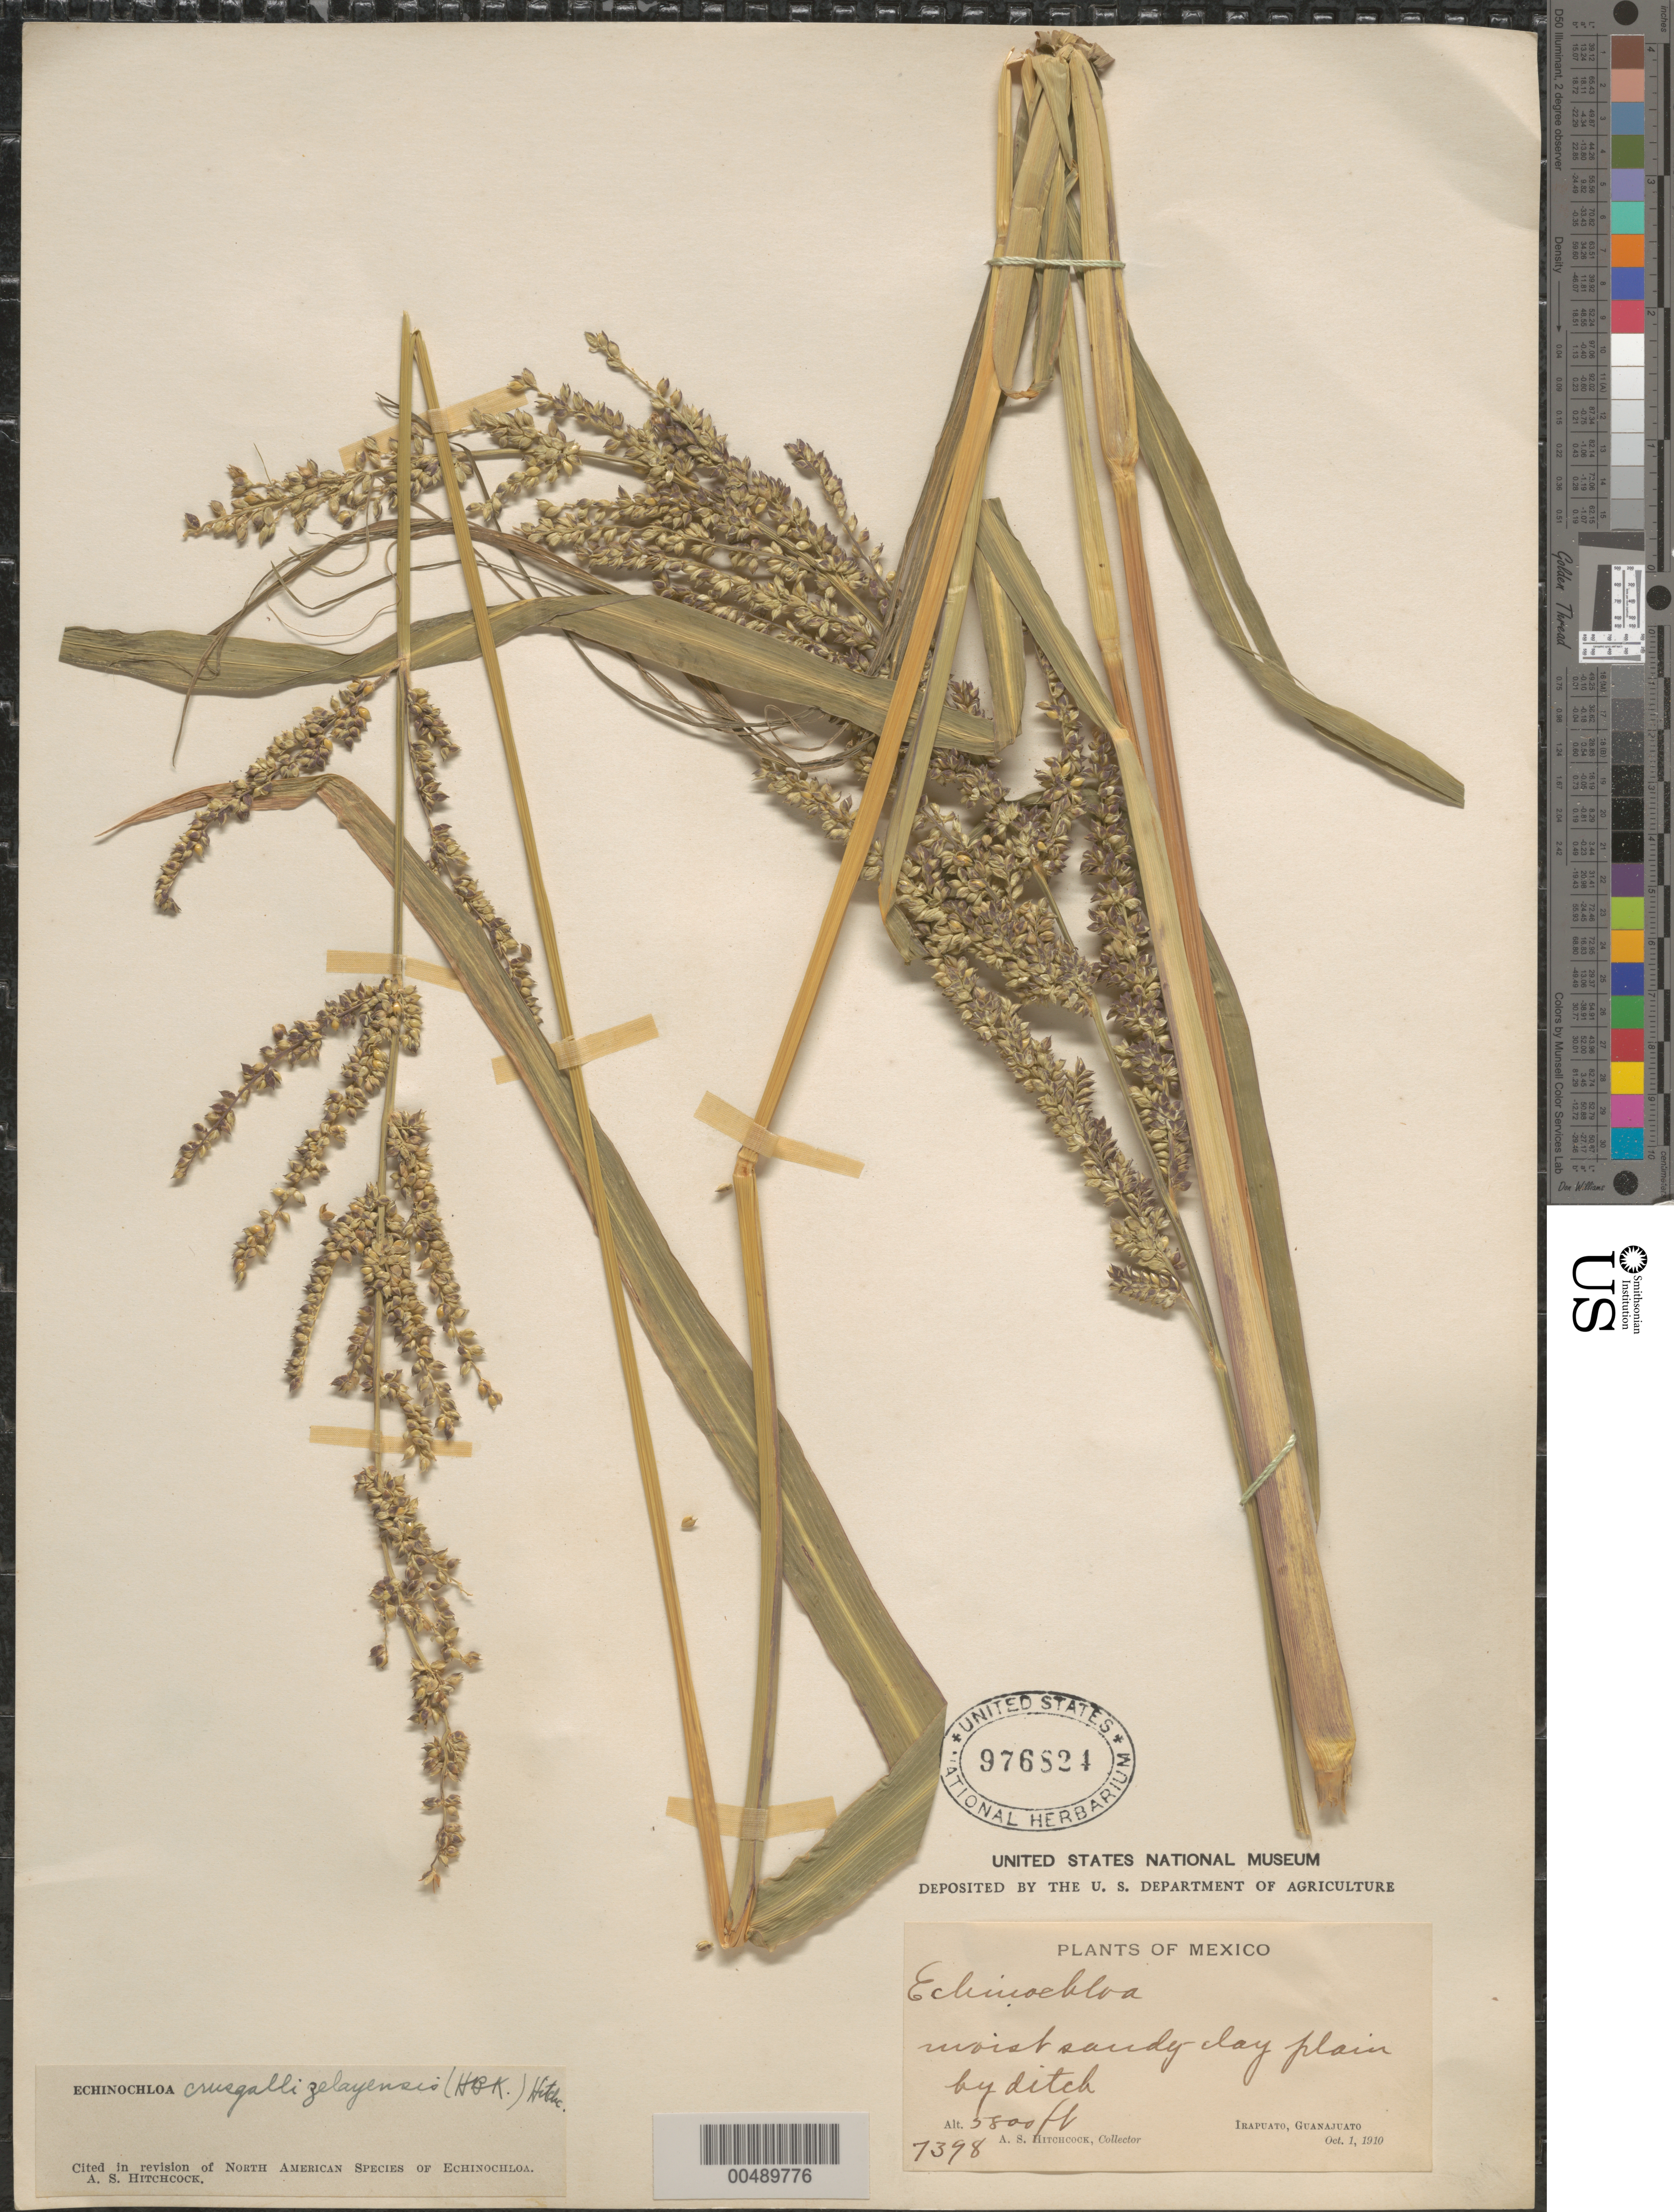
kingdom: Plantae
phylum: Tracheophyta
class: Liliopsida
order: Poales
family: Poaceae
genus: Echinochloa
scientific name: Echinochloa crus-galli var. zelayensis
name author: (Kunth) Hitchc.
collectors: A. S. Hitchcock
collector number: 7398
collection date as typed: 1 Oct 1910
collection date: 1910-10-01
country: Mexico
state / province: Guanajuato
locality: Irapuato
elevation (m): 1768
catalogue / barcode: US 976824